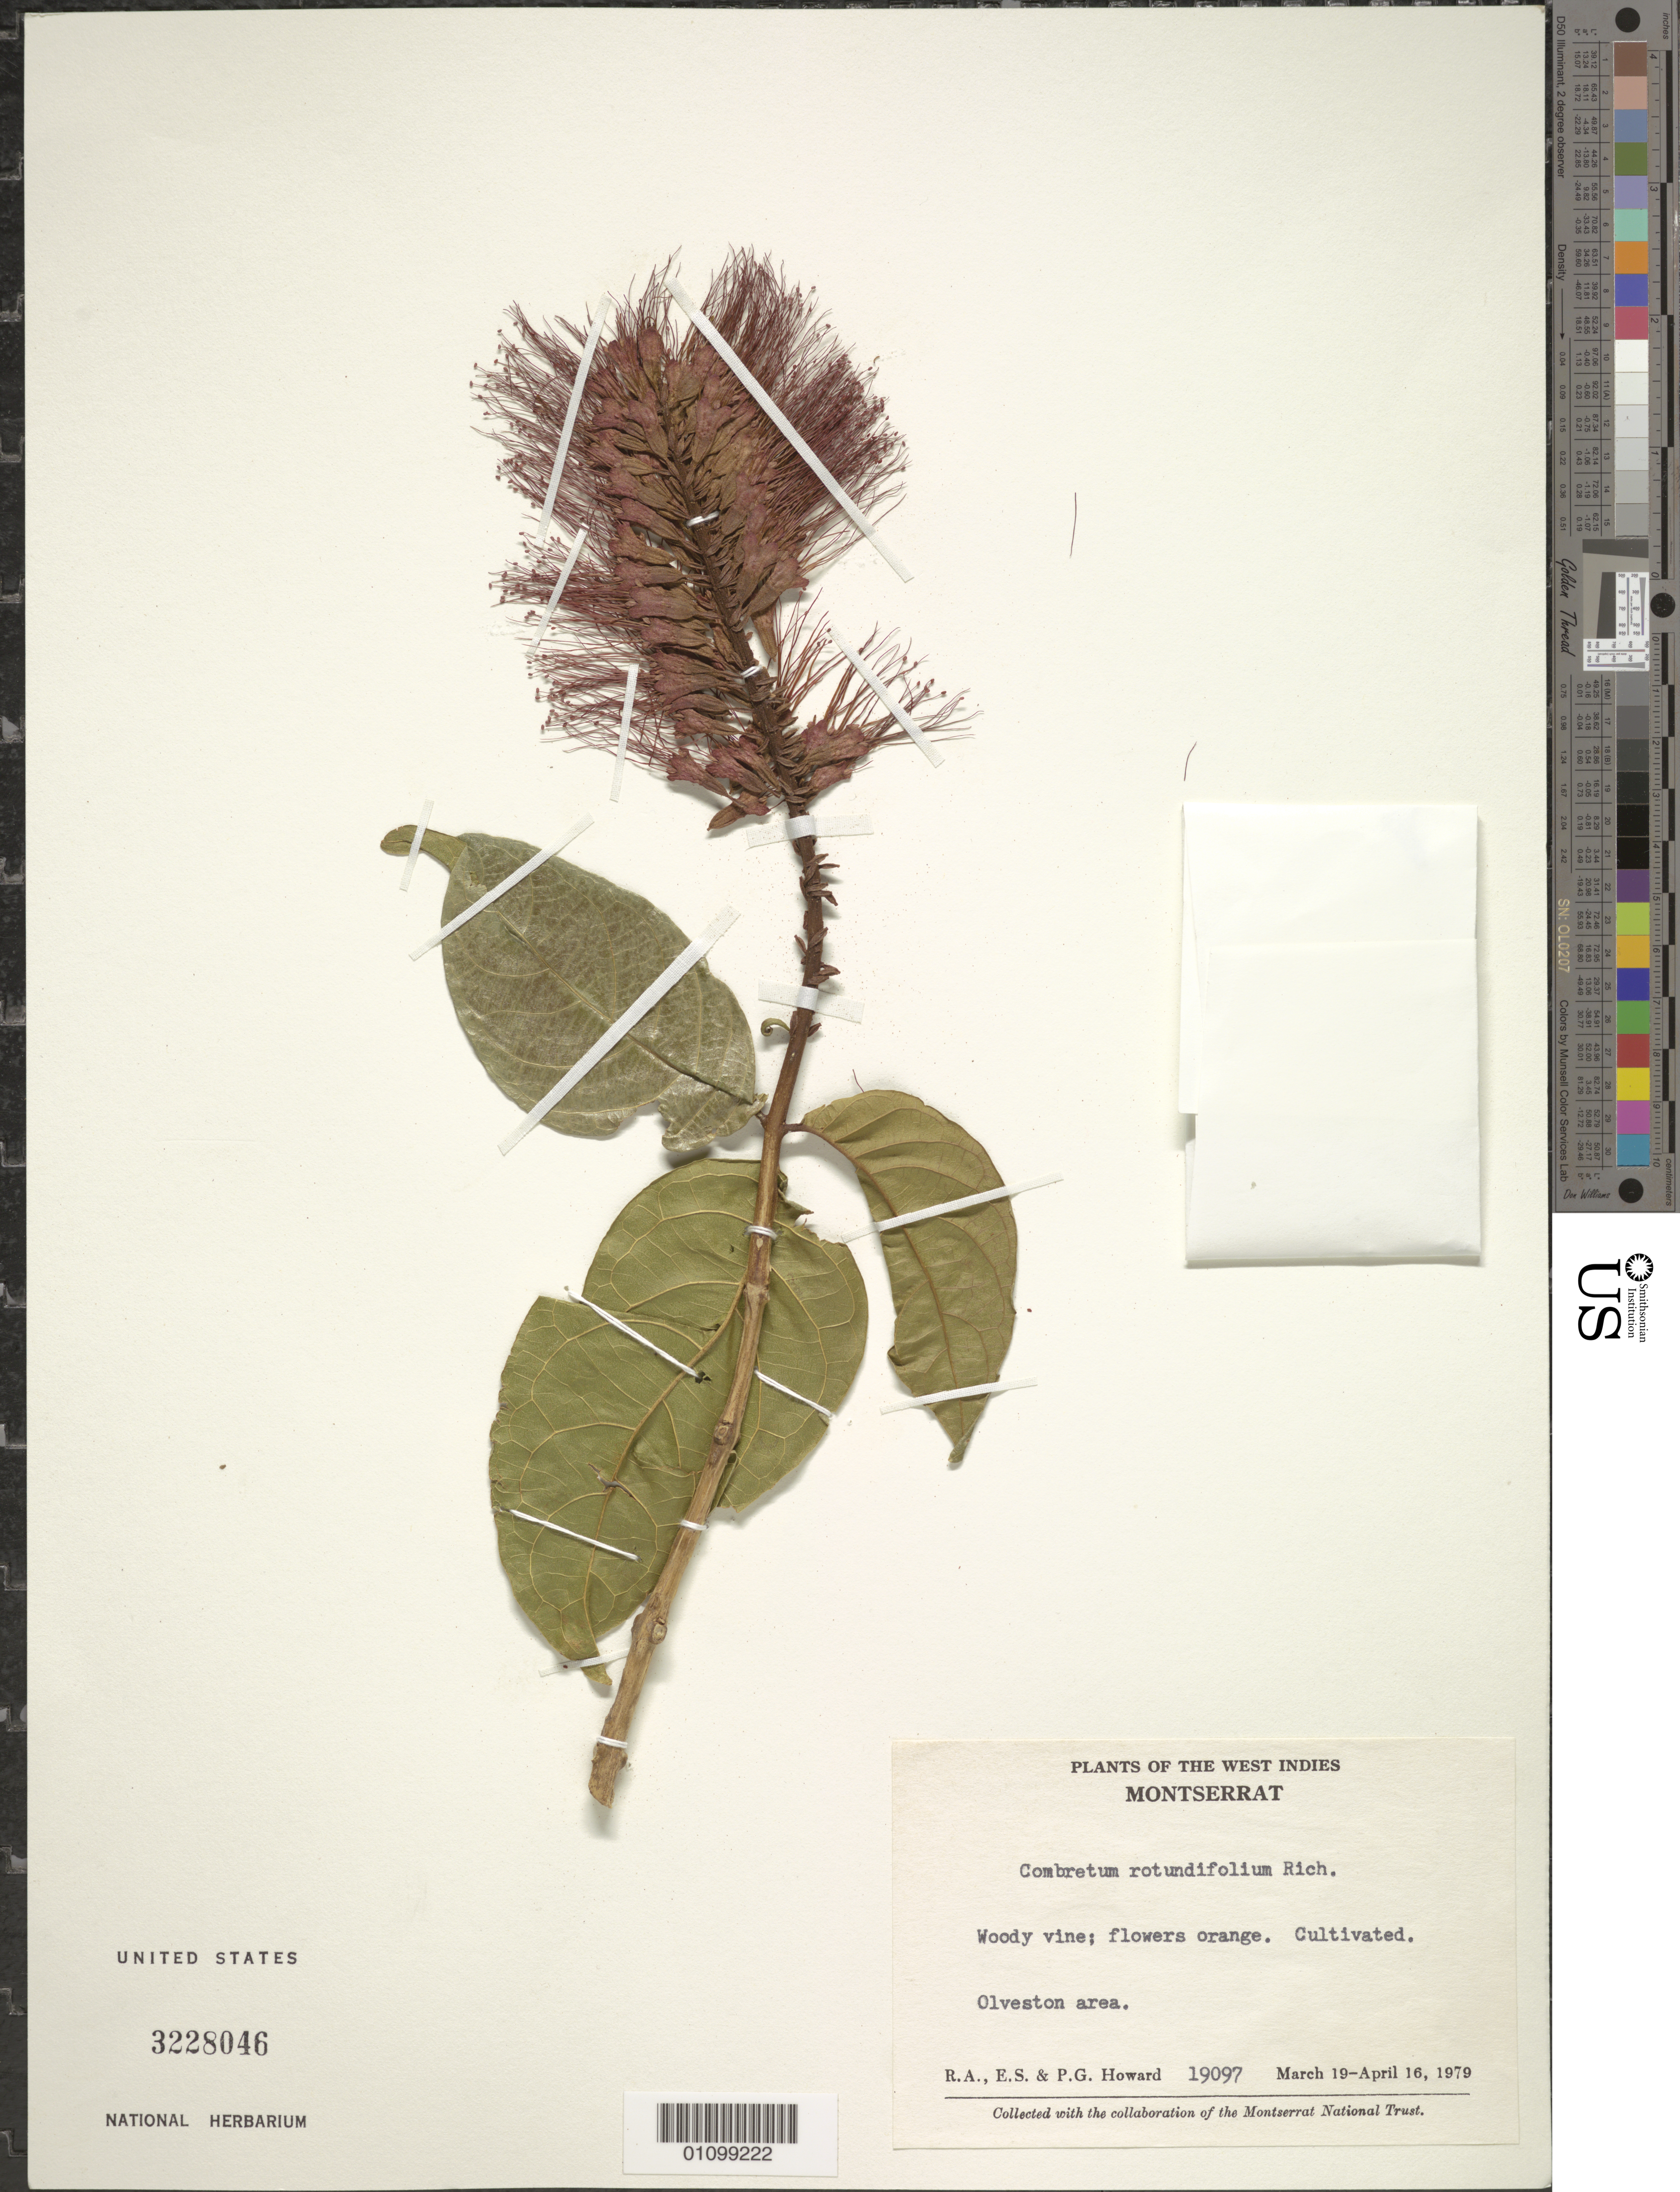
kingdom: Plantae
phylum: Tracheophyta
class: Magnoliopsida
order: Myrtales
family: Combretaceae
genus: Combretum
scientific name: Combretum rotundifolium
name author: Rich.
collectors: R. A. Howard, E. S. Howard & P. Howard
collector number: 19097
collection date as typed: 19 Mar 1979 to 16 Apr 1979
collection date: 1979-03-19/1979-04-16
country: Montserrat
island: Montserrat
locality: Olveston area.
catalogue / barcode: US 3228046